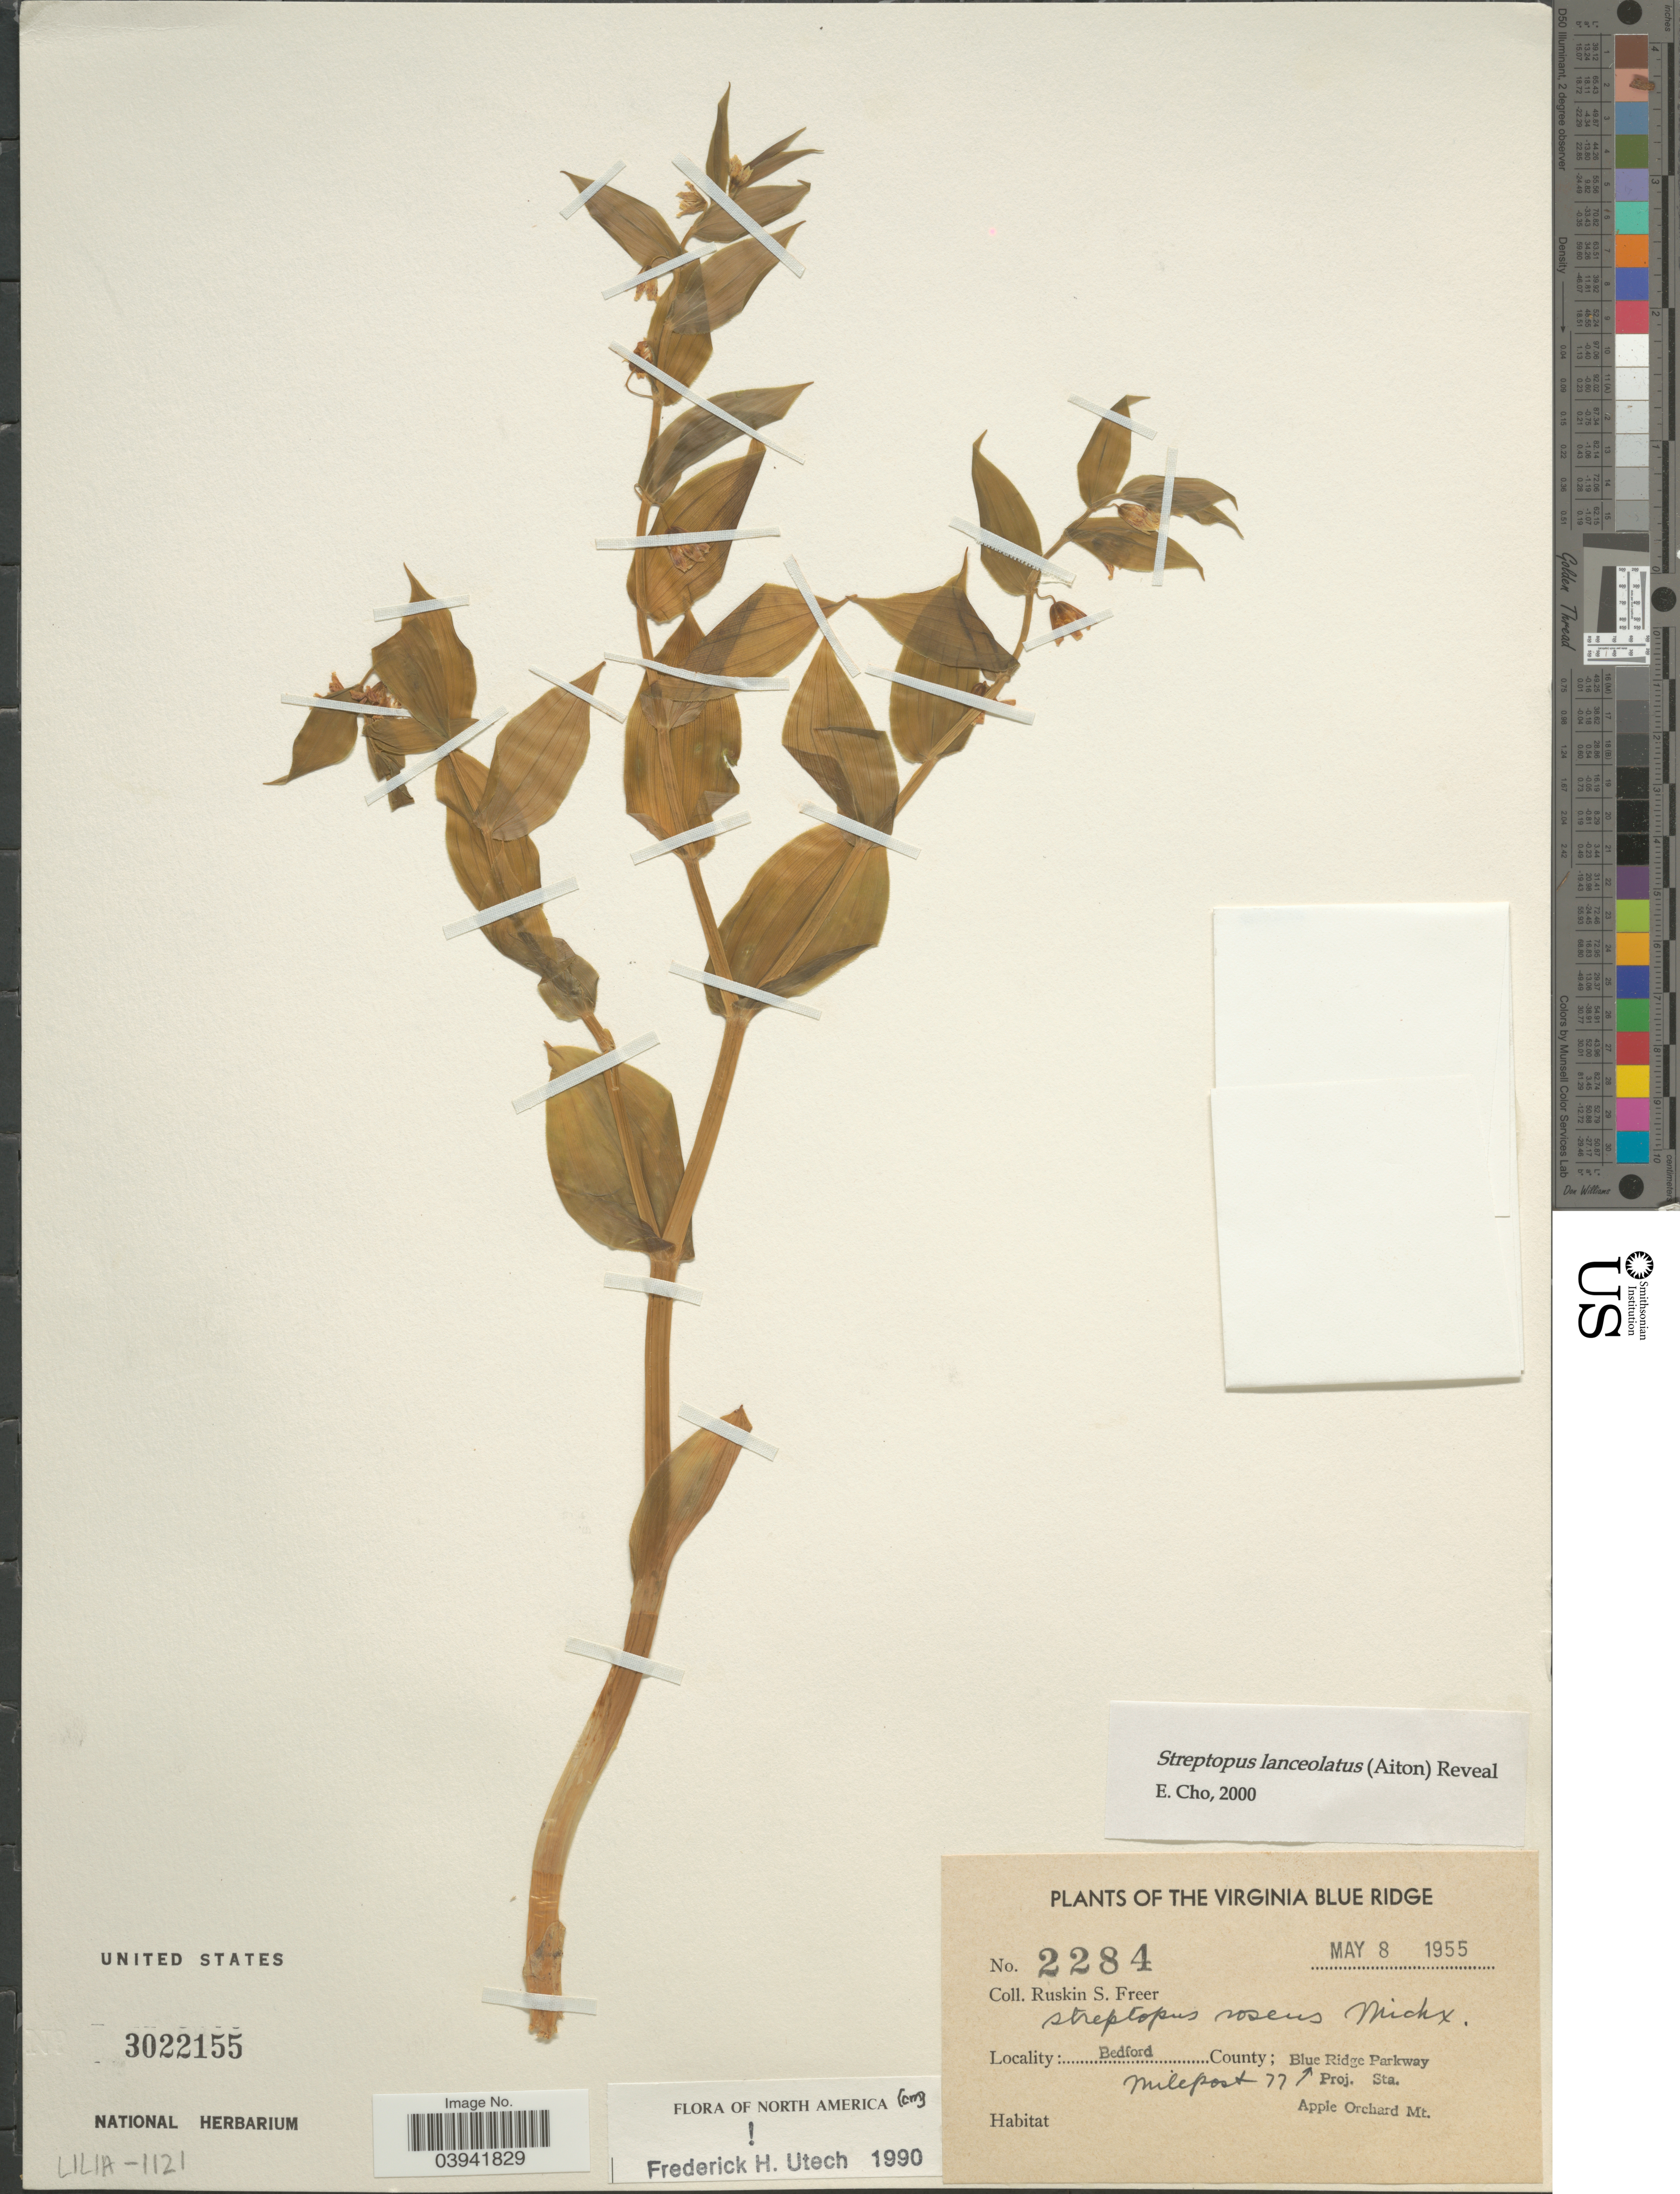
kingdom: Plantae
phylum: Tracheophyta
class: Liliopsida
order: Liliales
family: Liliaceae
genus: Streptopus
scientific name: Streptopus lanceolatus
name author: (Aiton) Reveal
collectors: R. Freer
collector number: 2284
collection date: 1955-05-08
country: United States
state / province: Virginia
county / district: Bedford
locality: The Virginia Blue Ridge. Bedford County; Milepost 77 Blue Ridge Parkway. Proj. Sta. Apple Orchard Mt.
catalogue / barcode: US 3022155